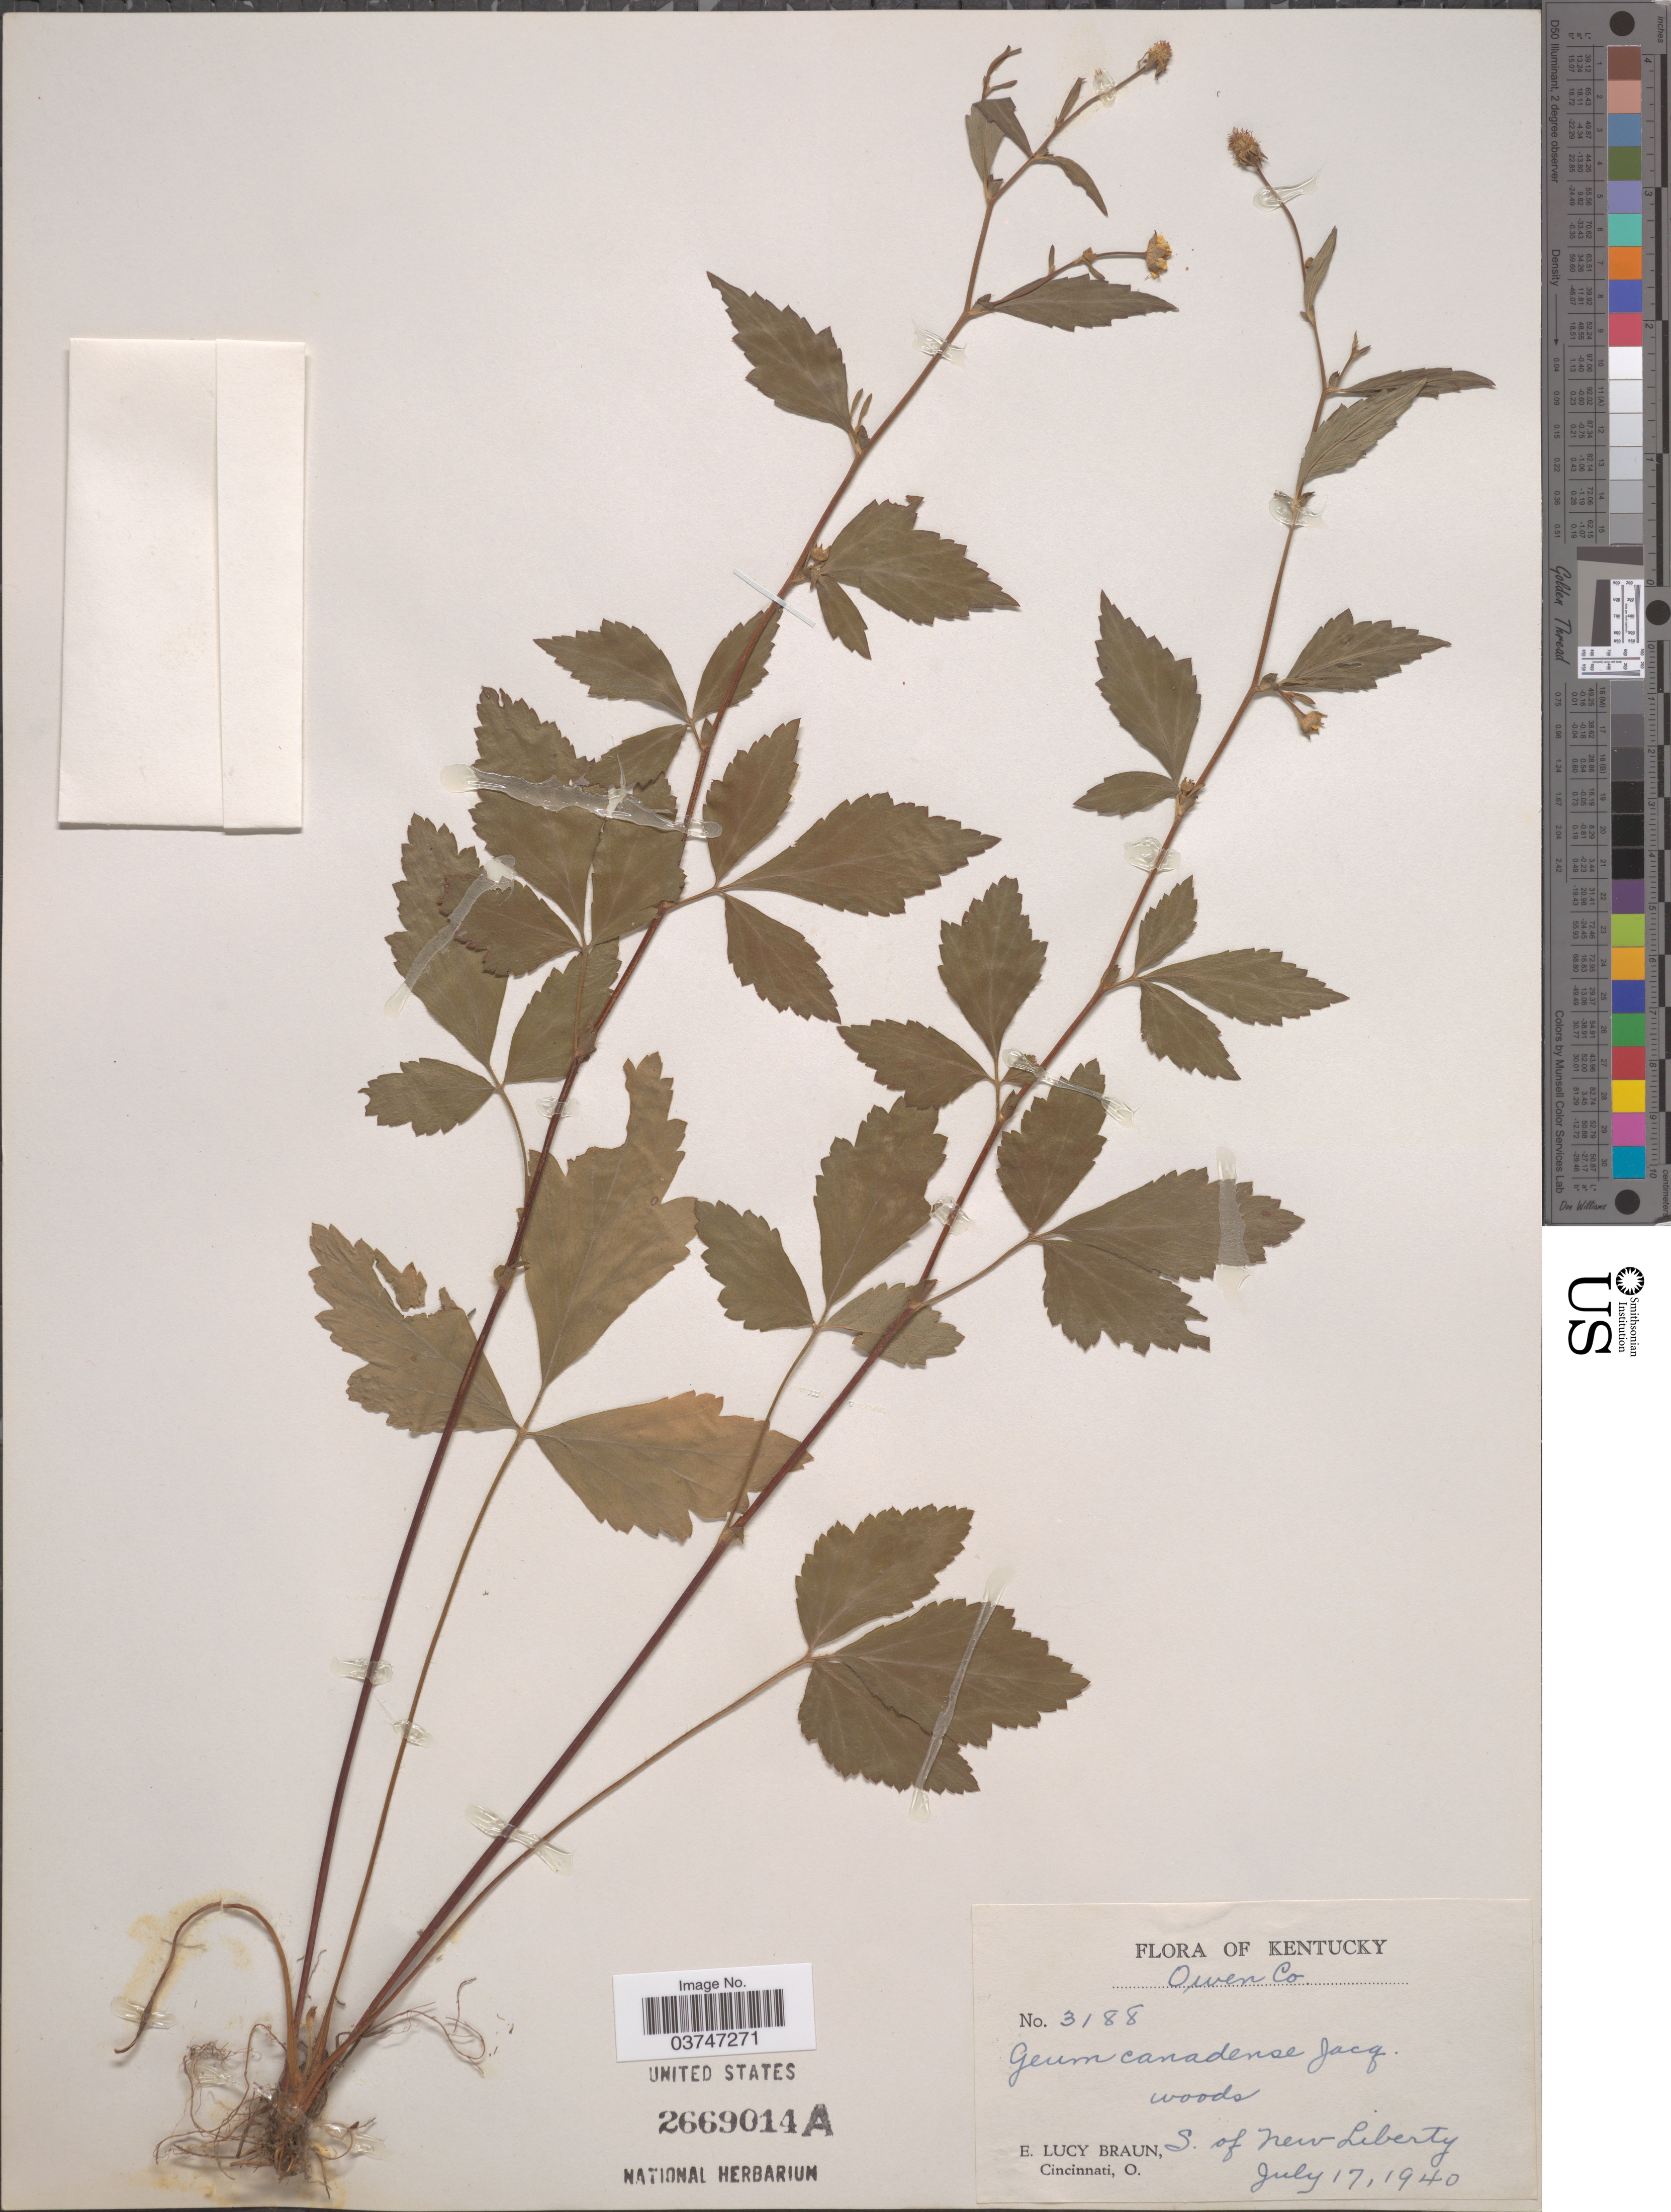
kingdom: Plantae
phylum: Tracheophyta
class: Magnoliopsida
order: Rosales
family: Rosaceae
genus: Geum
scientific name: Geum canadense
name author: Jacq.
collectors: E. L. Braun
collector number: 3188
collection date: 1940-07-17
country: United States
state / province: Kentucky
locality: Owen Co. S. of New Liberty.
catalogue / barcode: US 2669014A